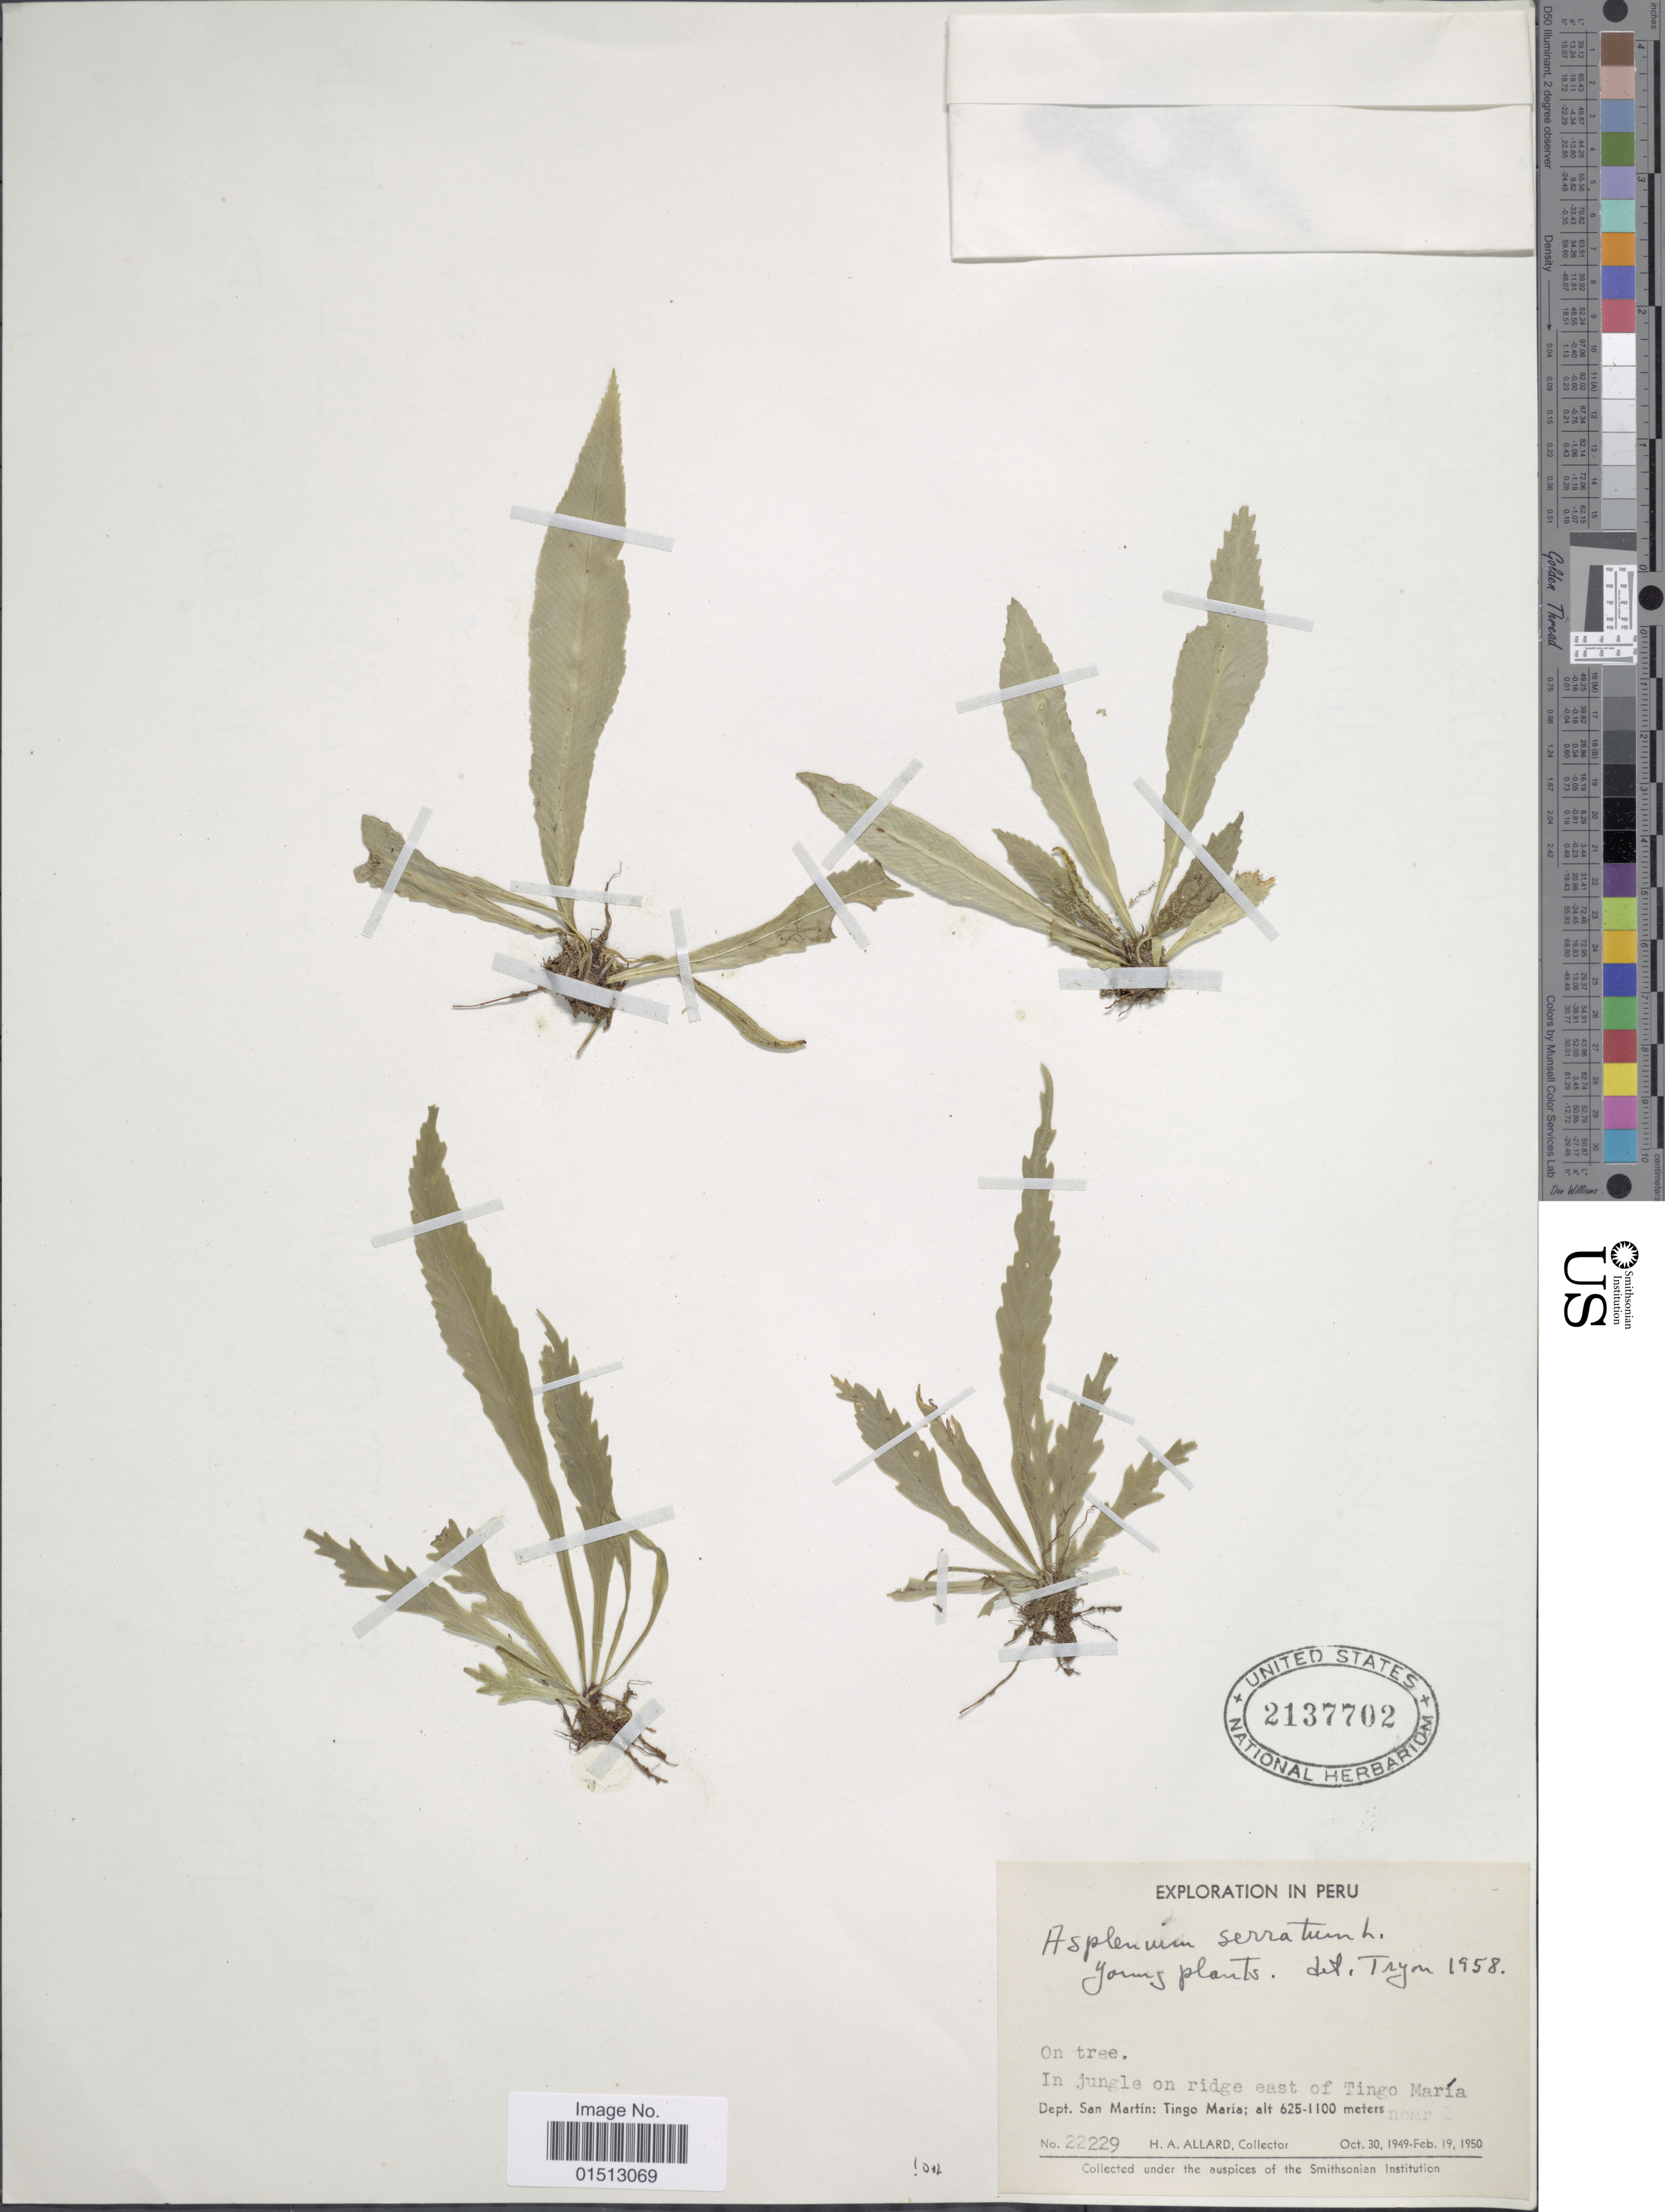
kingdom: Plantae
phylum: Tracheophyta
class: Polypodiopsida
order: Polypodiales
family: Aspleniaceae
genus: Asplenium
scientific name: Asplenium serratum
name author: L.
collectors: H. A. Allard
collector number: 22229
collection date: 1949-10-30/1950-02-19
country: Peru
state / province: San Martín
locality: Tingo María, in jungle on ridge east of Tingo María near 2, Dep. San Martín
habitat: on tree in jungle on ridge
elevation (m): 625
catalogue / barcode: US 2137702